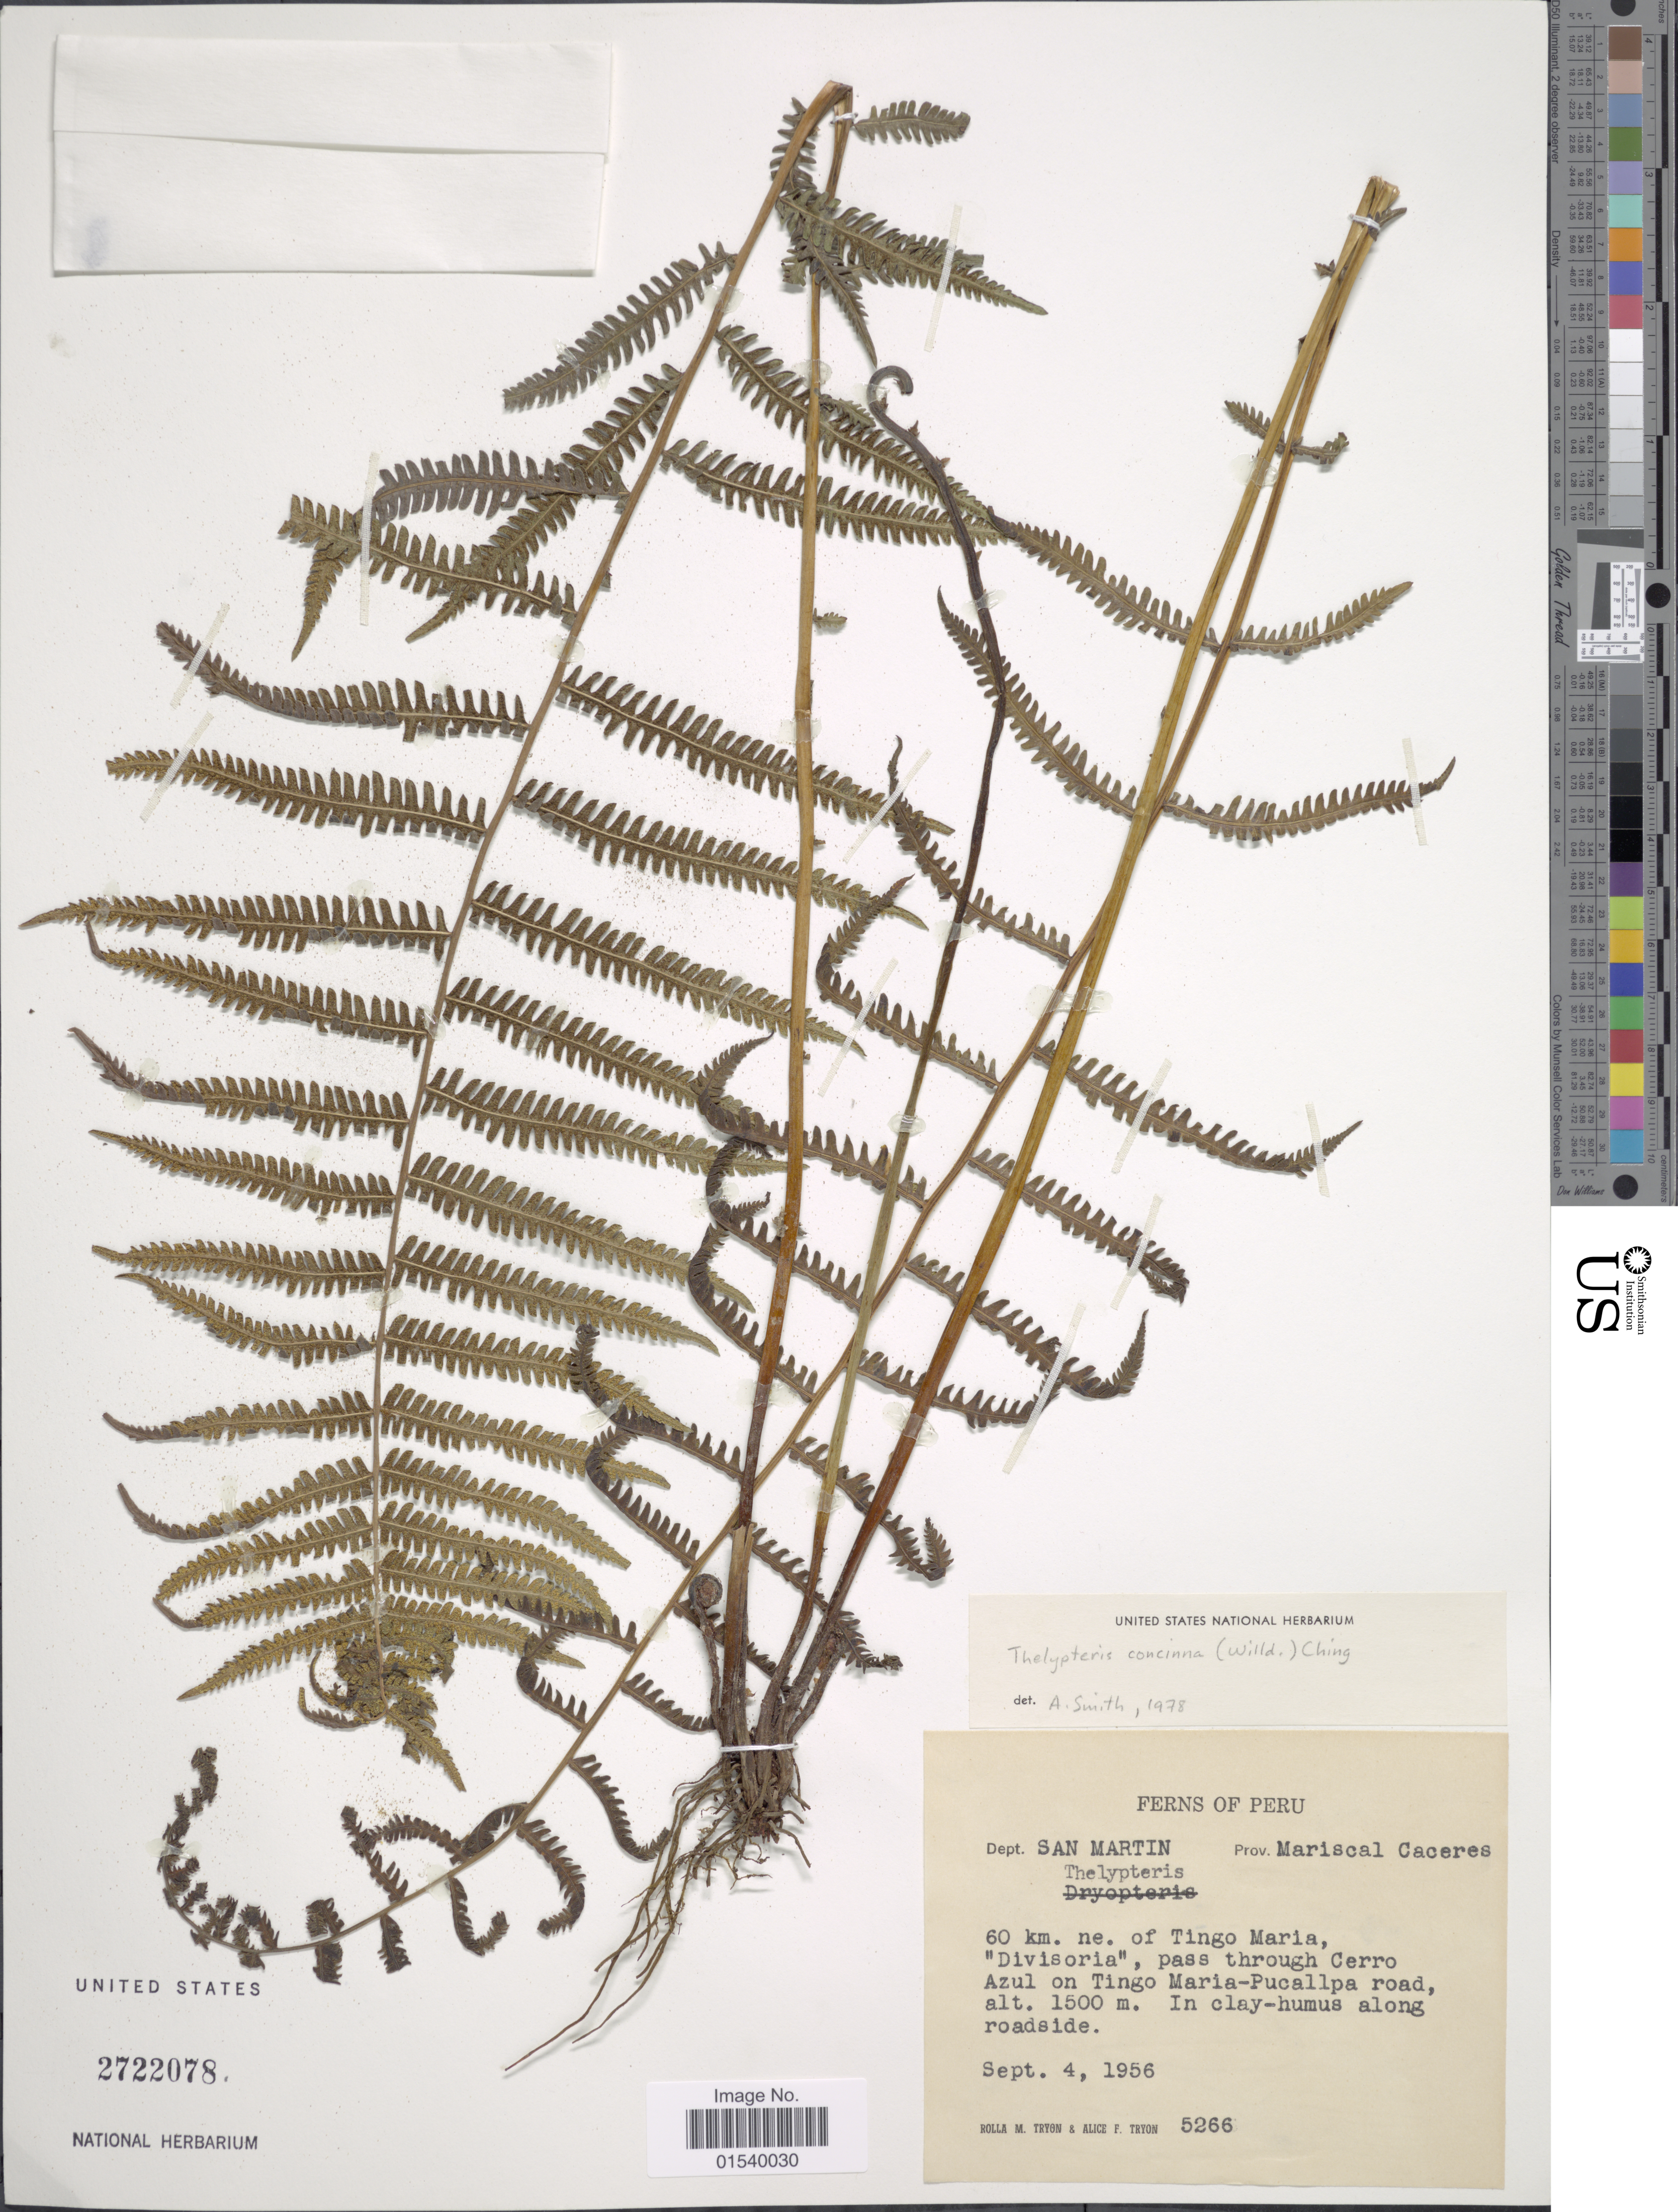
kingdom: Plantae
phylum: Tracheophyta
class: Polypodiopsida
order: Polypodiales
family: Thelypteridaceae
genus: Amauropelta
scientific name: Amauropelta concinna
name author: (Willd.) Pic. Serm.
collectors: R. M. Tryon & A. F. Tryon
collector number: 5266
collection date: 1956-09-04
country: Peru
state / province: San Martín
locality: Dept. San Martin, Prov. Mariscal Caceres, 60 km. ne. of Tingo Maria, 'Divisoria', pass through Cerro Azul on Tingo Maria-Pucallpa road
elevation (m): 1500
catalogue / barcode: US 2722078